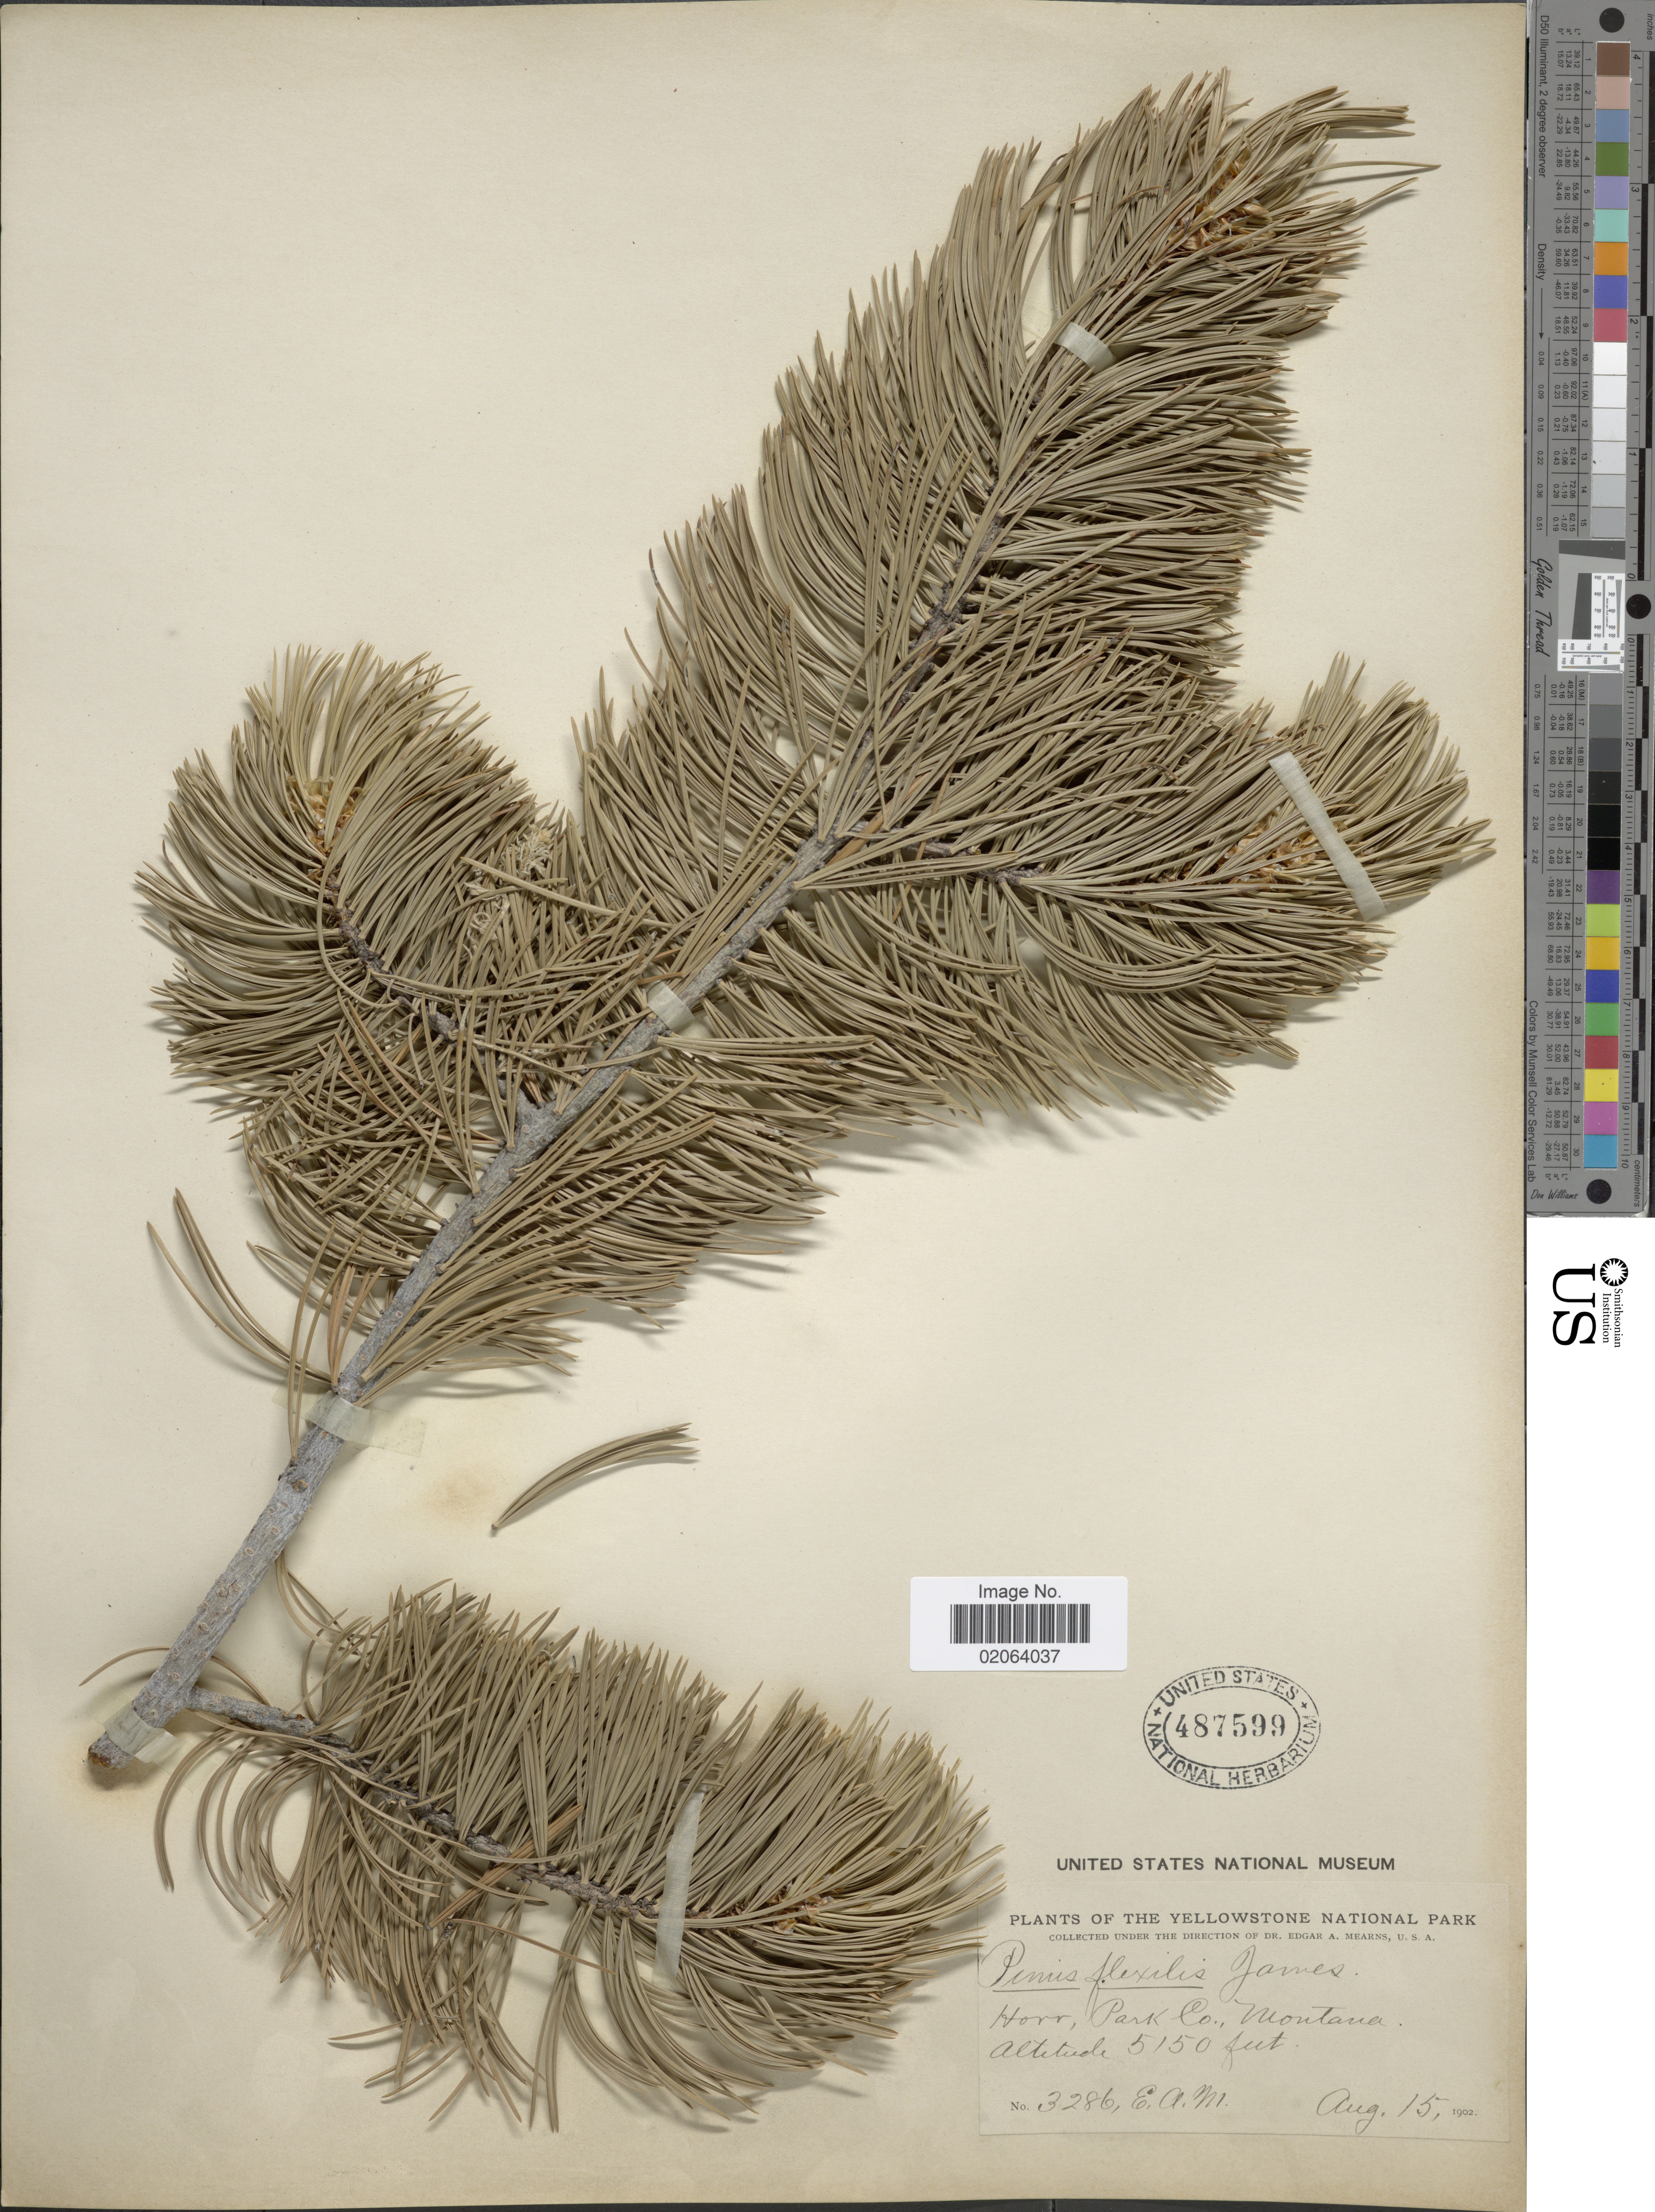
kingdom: Plantae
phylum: Tracheophyta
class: Pinopsida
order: Pinales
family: Pinaceae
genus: Pinus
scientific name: Pinus flexilis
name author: E. James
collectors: E. A. Mearns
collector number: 3286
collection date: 1902-08-15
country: United States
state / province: Montana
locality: Yellowstone National Park. Horr, Park Co.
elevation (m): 1570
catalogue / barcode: US 487599